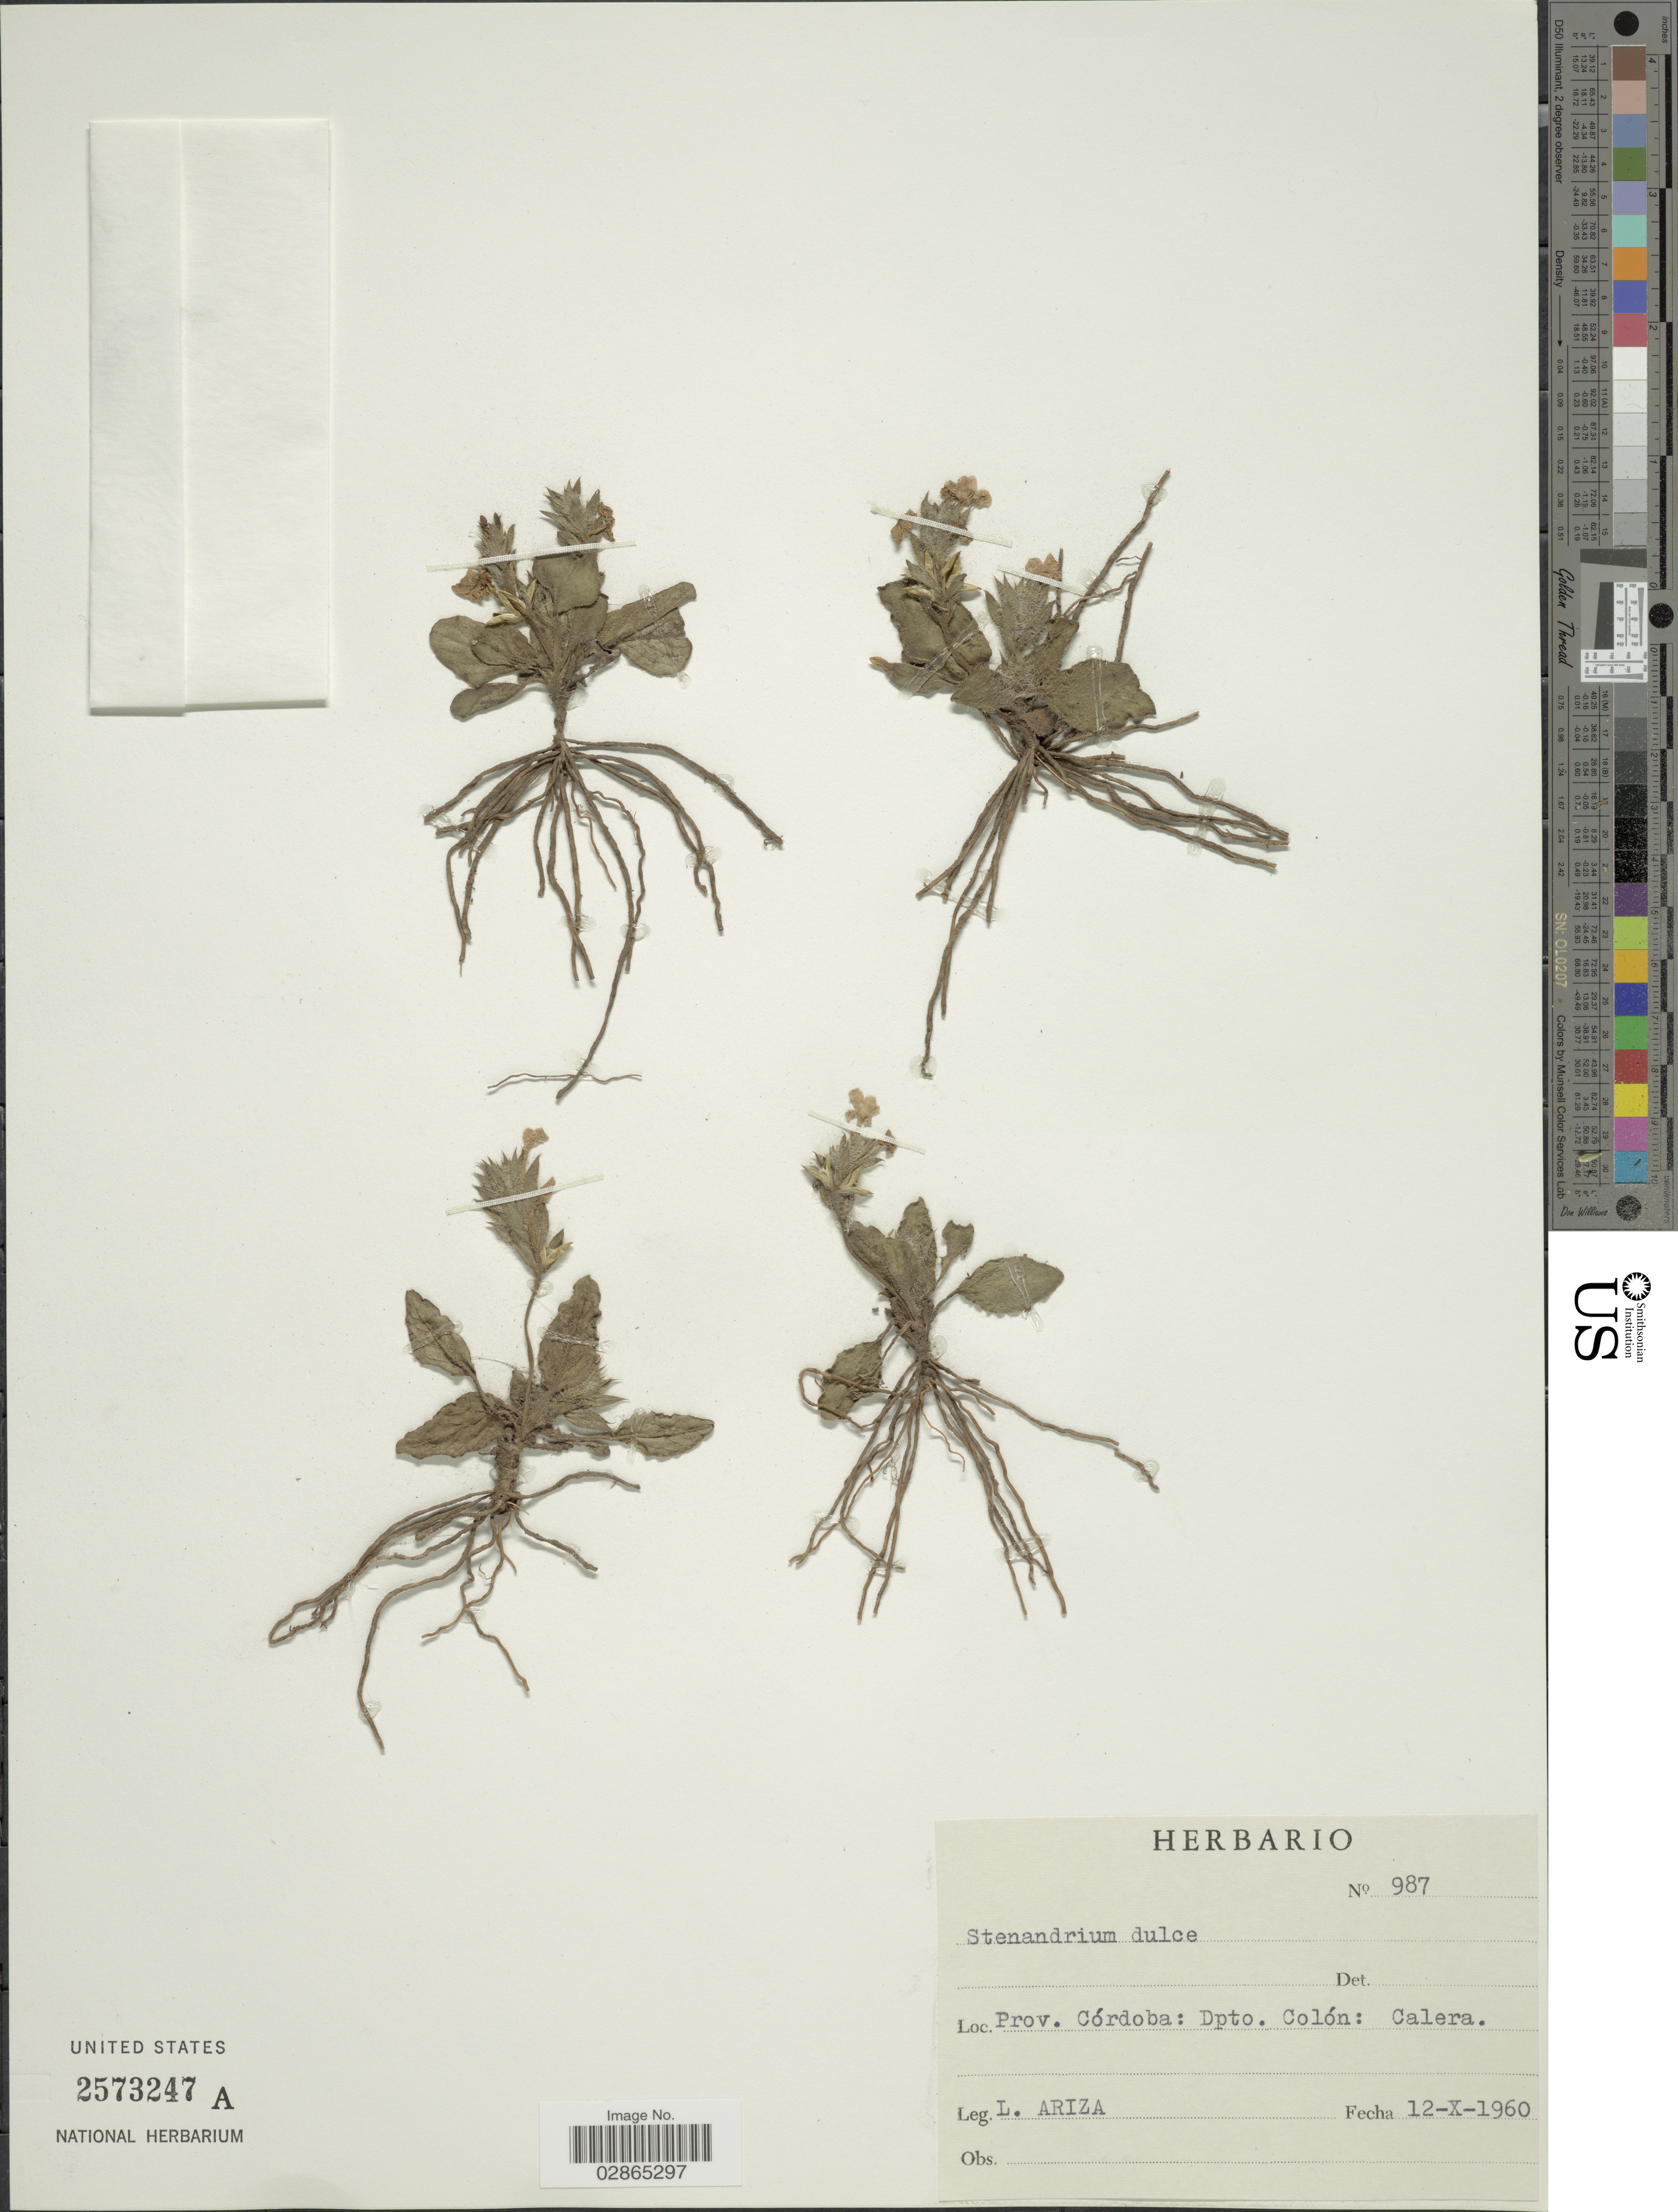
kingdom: Plantae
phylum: Tracheophyta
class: Magnoliopsida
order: Lamiales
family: Acanthaceae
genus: Stenandrium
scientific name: Stenandrium dulce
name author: (Cav.) Nees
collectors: L. Ariza-Espinar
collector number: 987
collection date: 1960-10-12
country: Argentina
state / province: Cordoba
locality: Prov. Córdoba: Dpto. Colón: Calera.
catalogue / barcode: US 2573247A